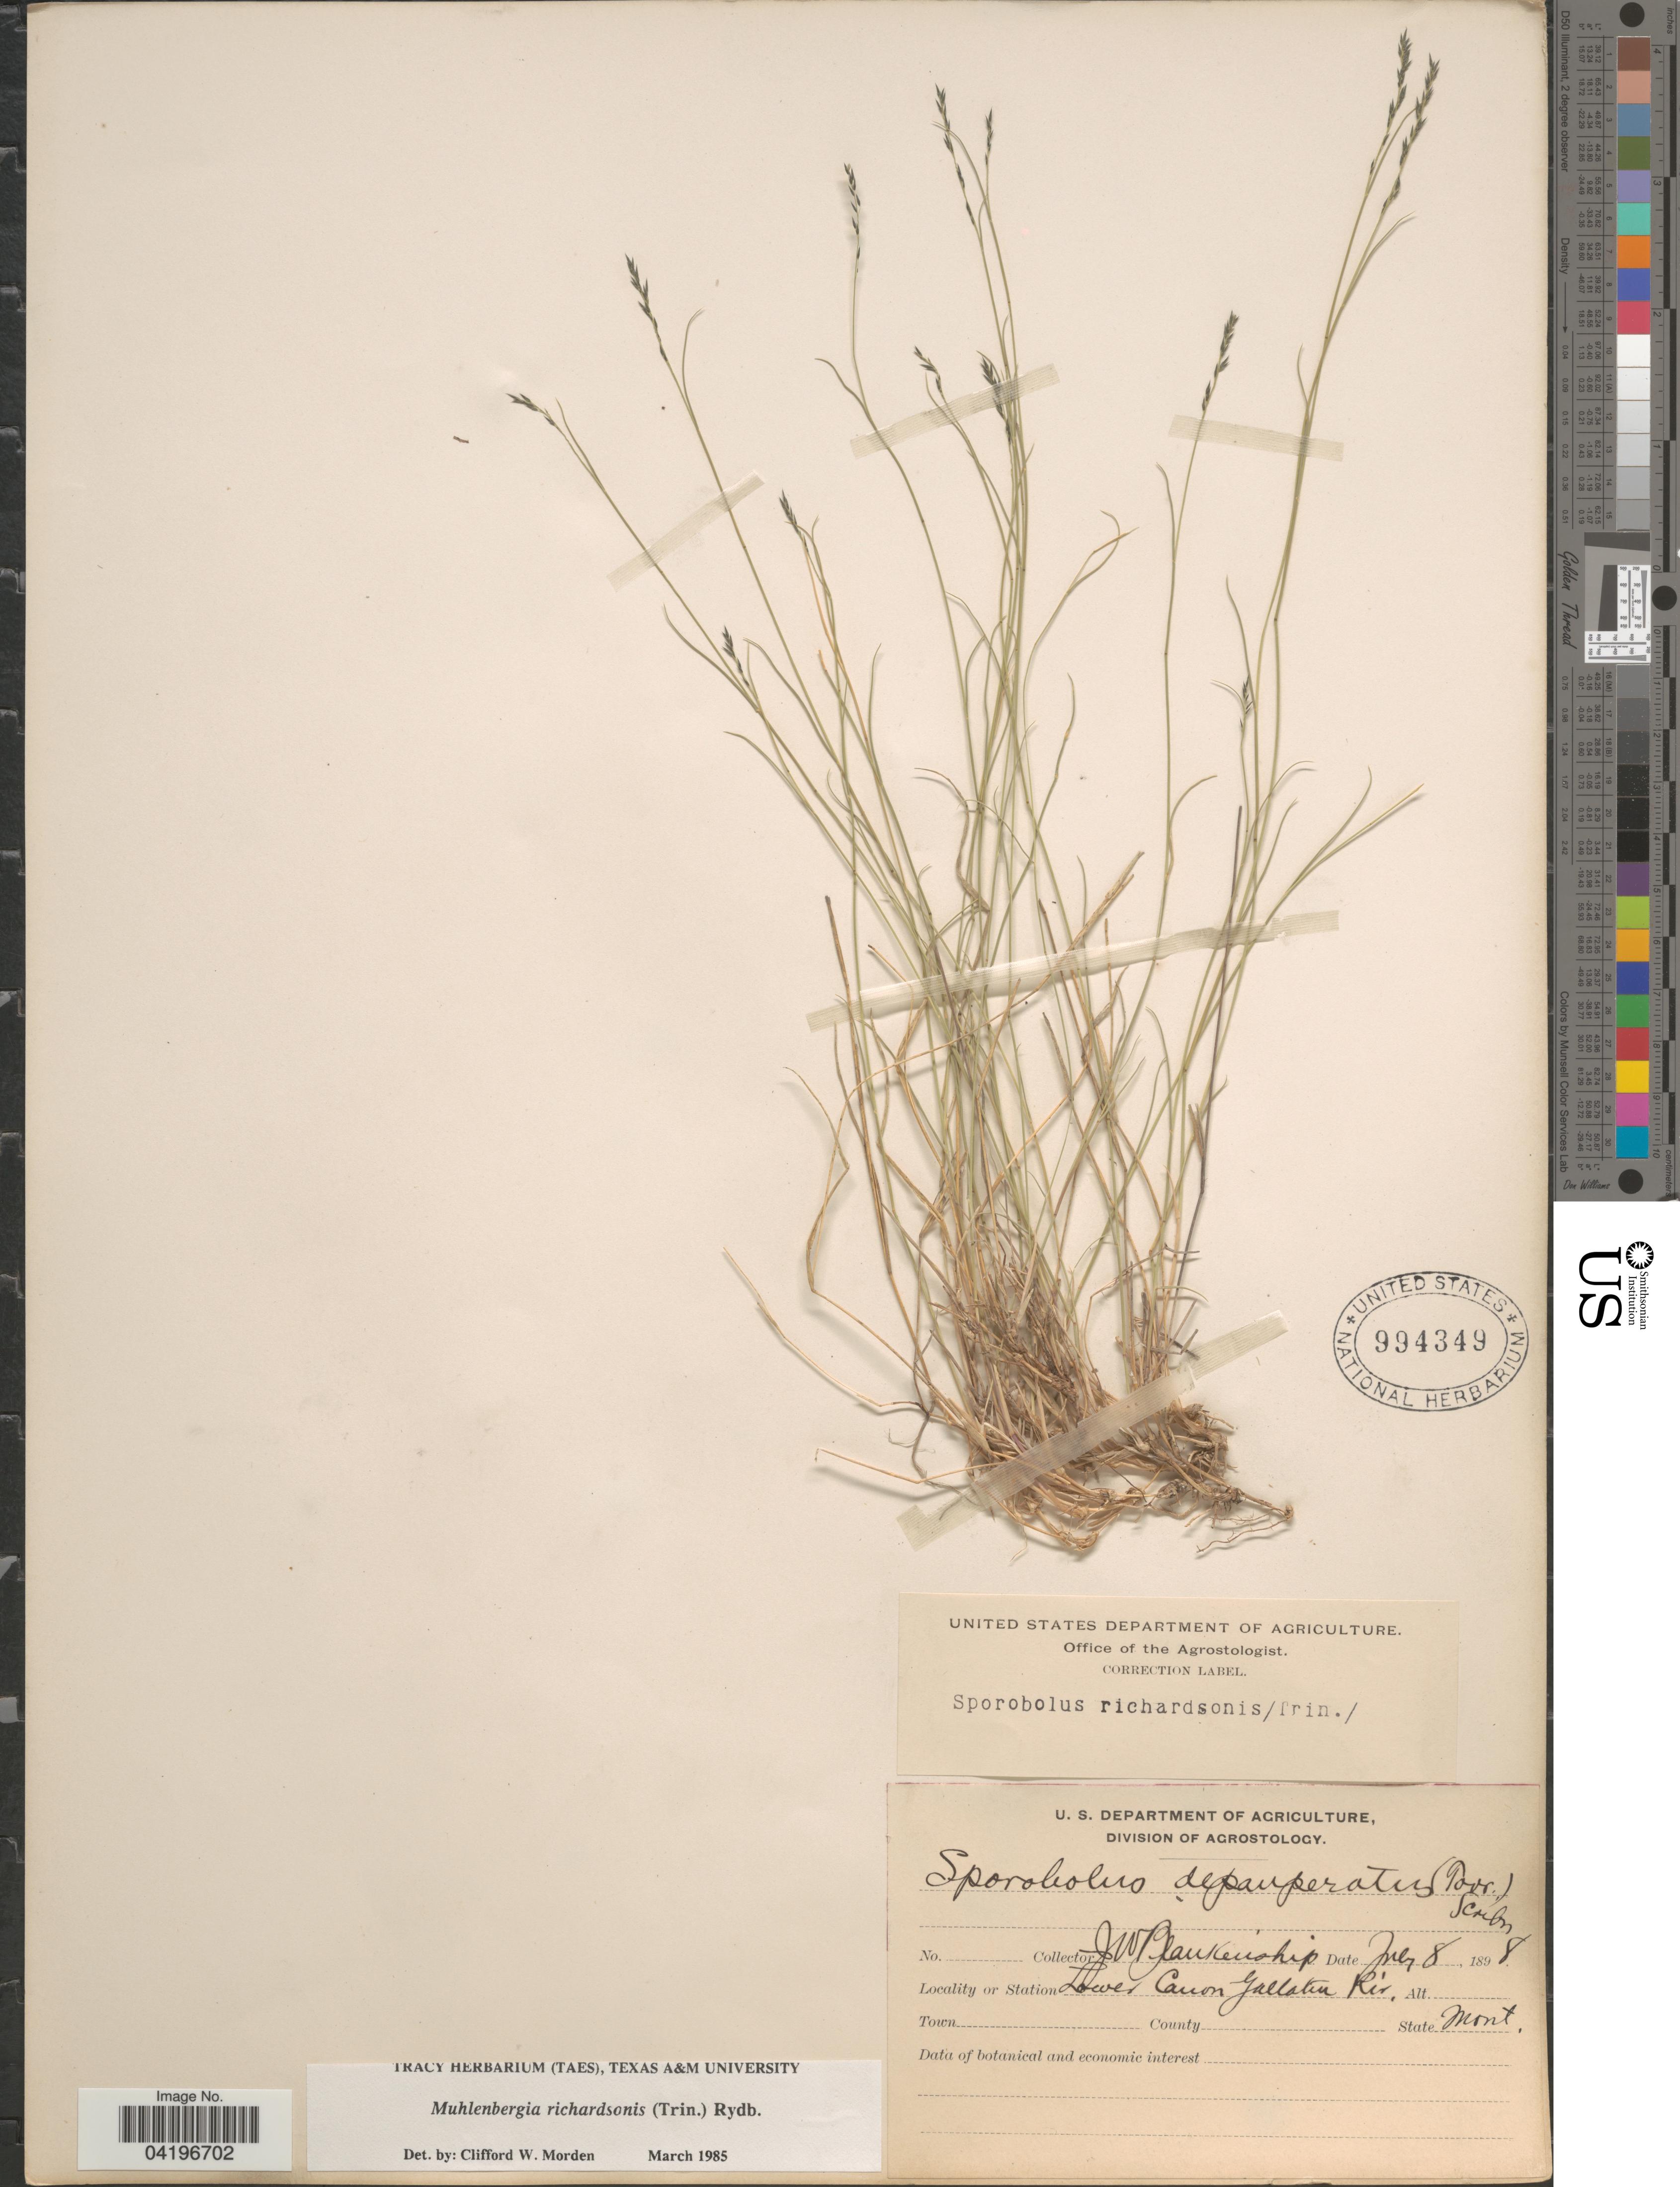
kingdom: Plantae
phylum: Tracheophyta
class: Liliopsida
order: Poales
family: Poaceae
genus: Muhlenbergia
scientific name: Muhlenbergia richardsonis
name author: (Trin.) Rydb.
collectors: J. W. Blankinship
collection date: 1898-07-08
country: United States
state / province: Montana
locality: Lower Canon Gallatin Riv.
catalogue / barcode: US 994349